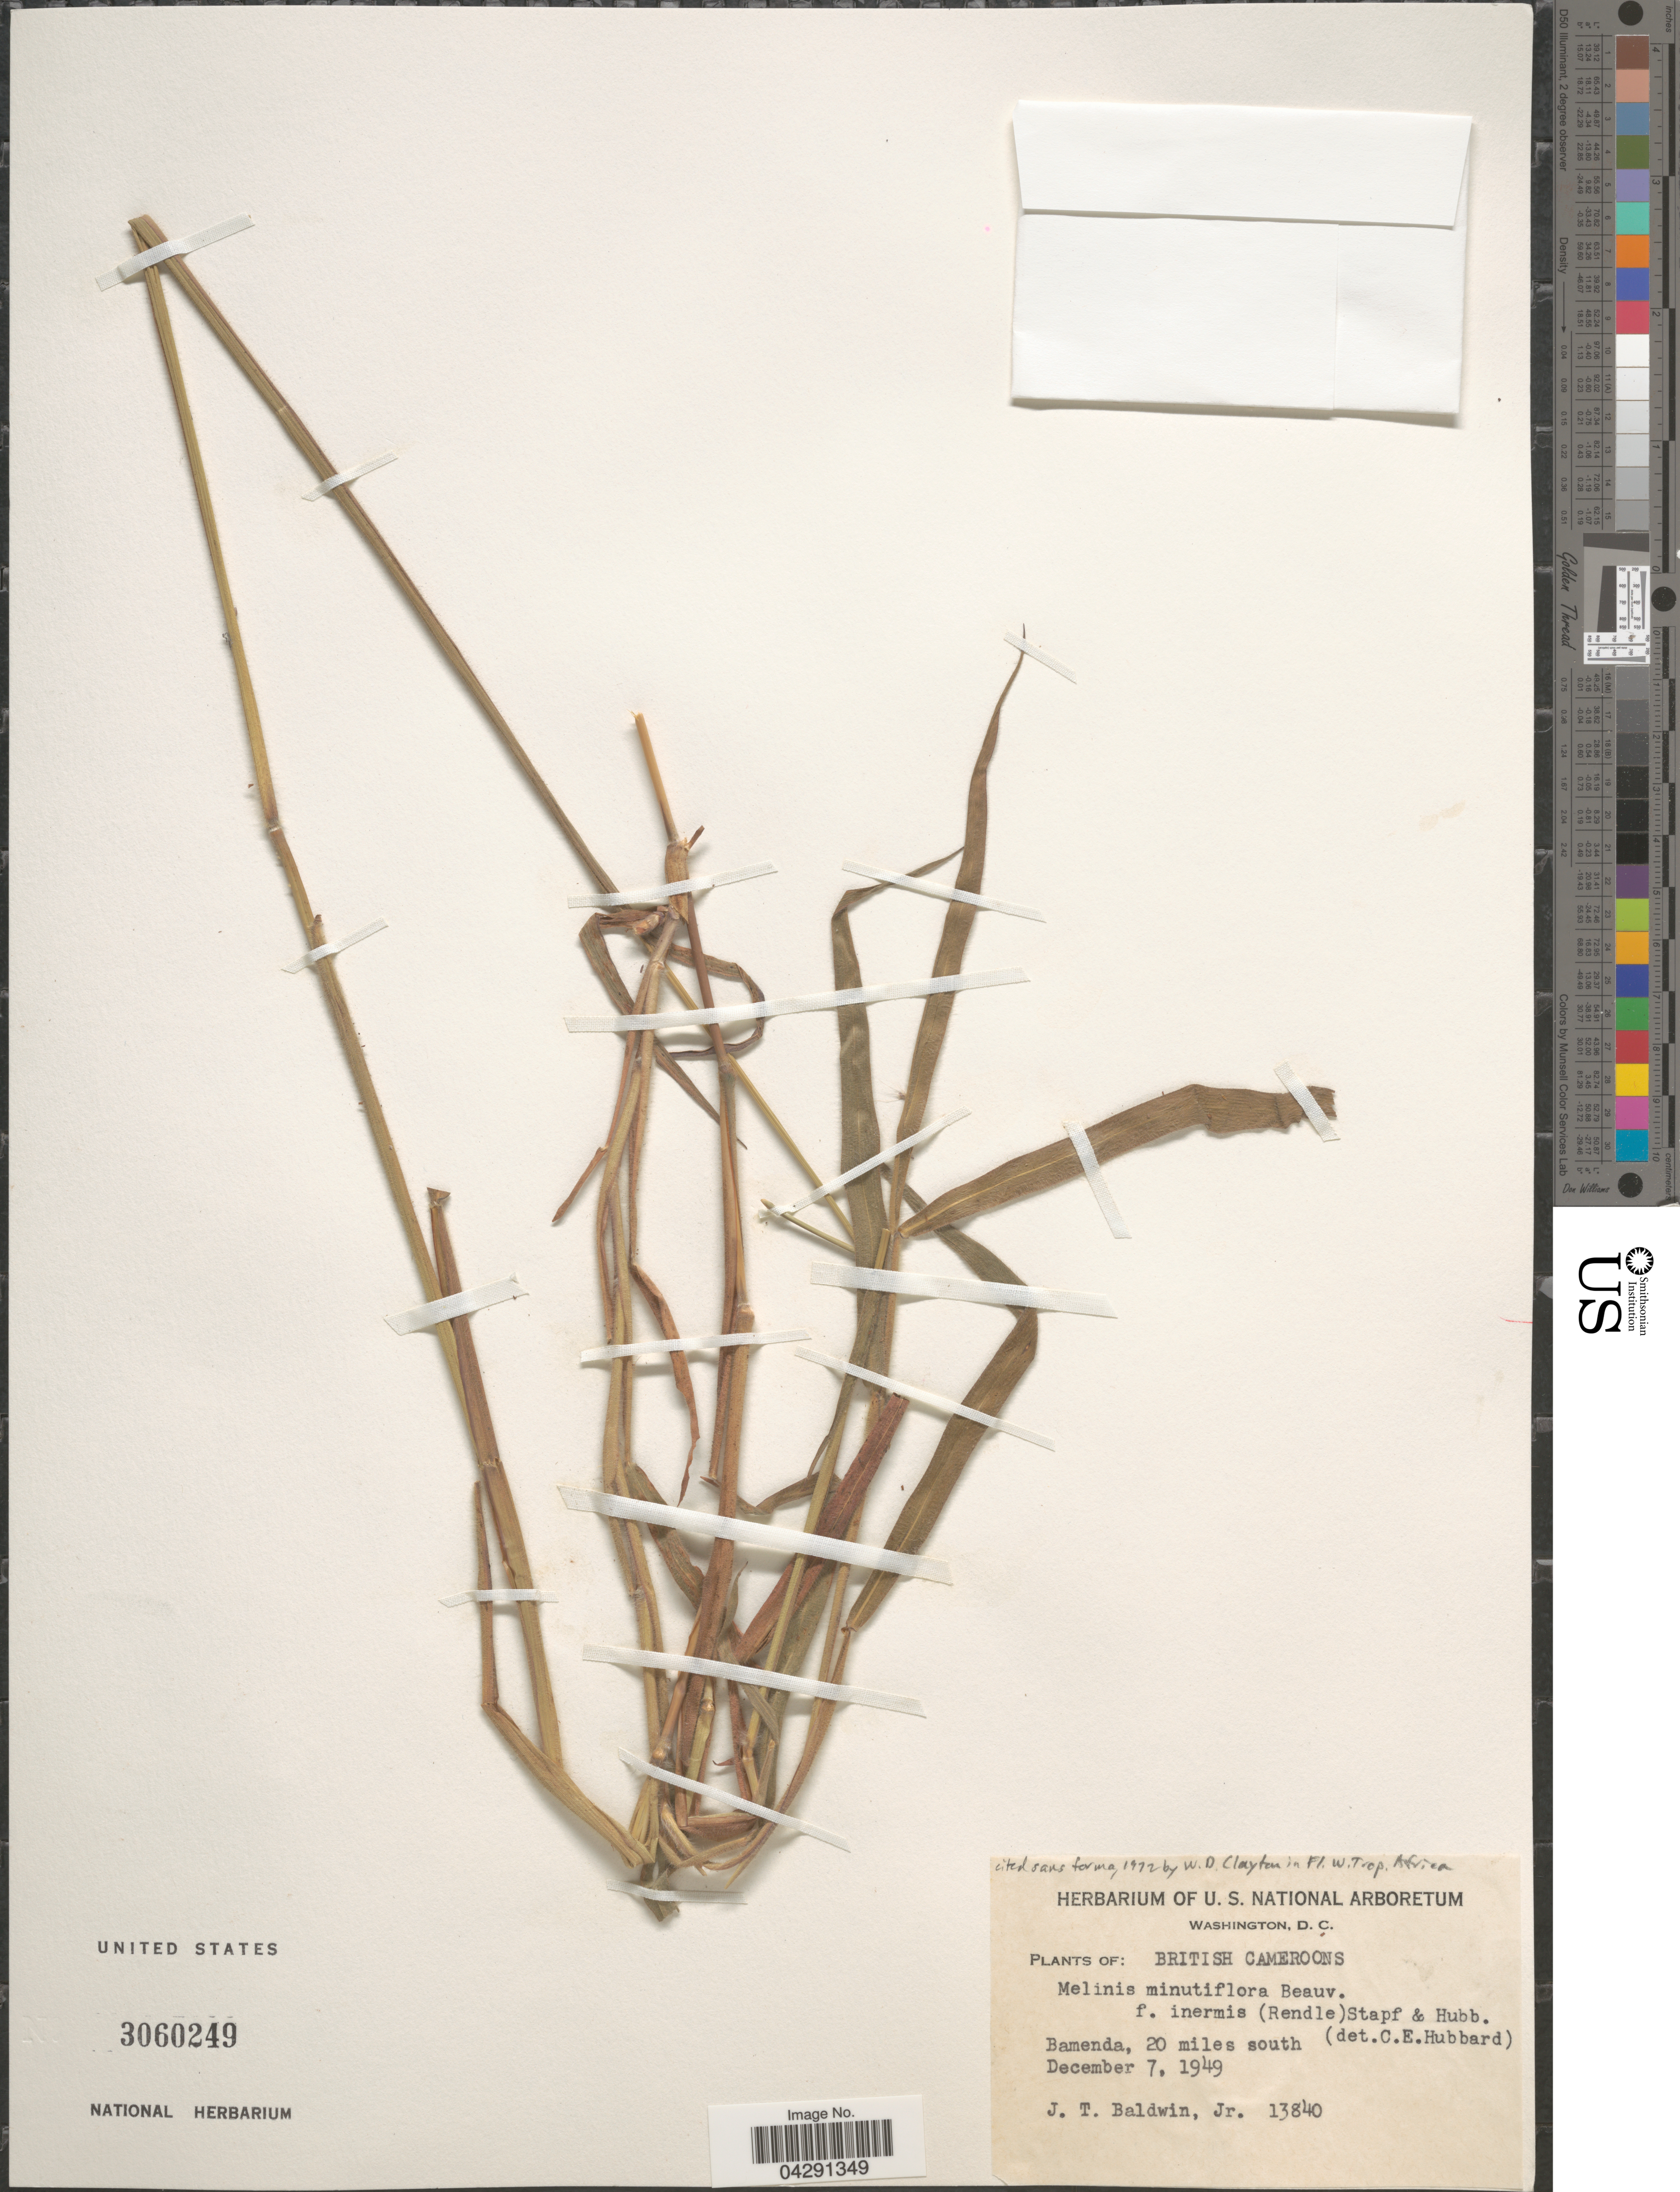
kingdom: Plantae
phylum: Tracheophyta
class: Liliopsida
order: Poales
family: Poaceae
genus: Melinis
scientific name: Melinis minutiflora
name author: P. Beauv.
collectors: J. T. Baldwin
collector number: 13840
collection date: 1949-12-07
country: Cameroon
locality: British Cameroons. Bamenda, 20 miles south.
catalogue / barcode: US 3060249